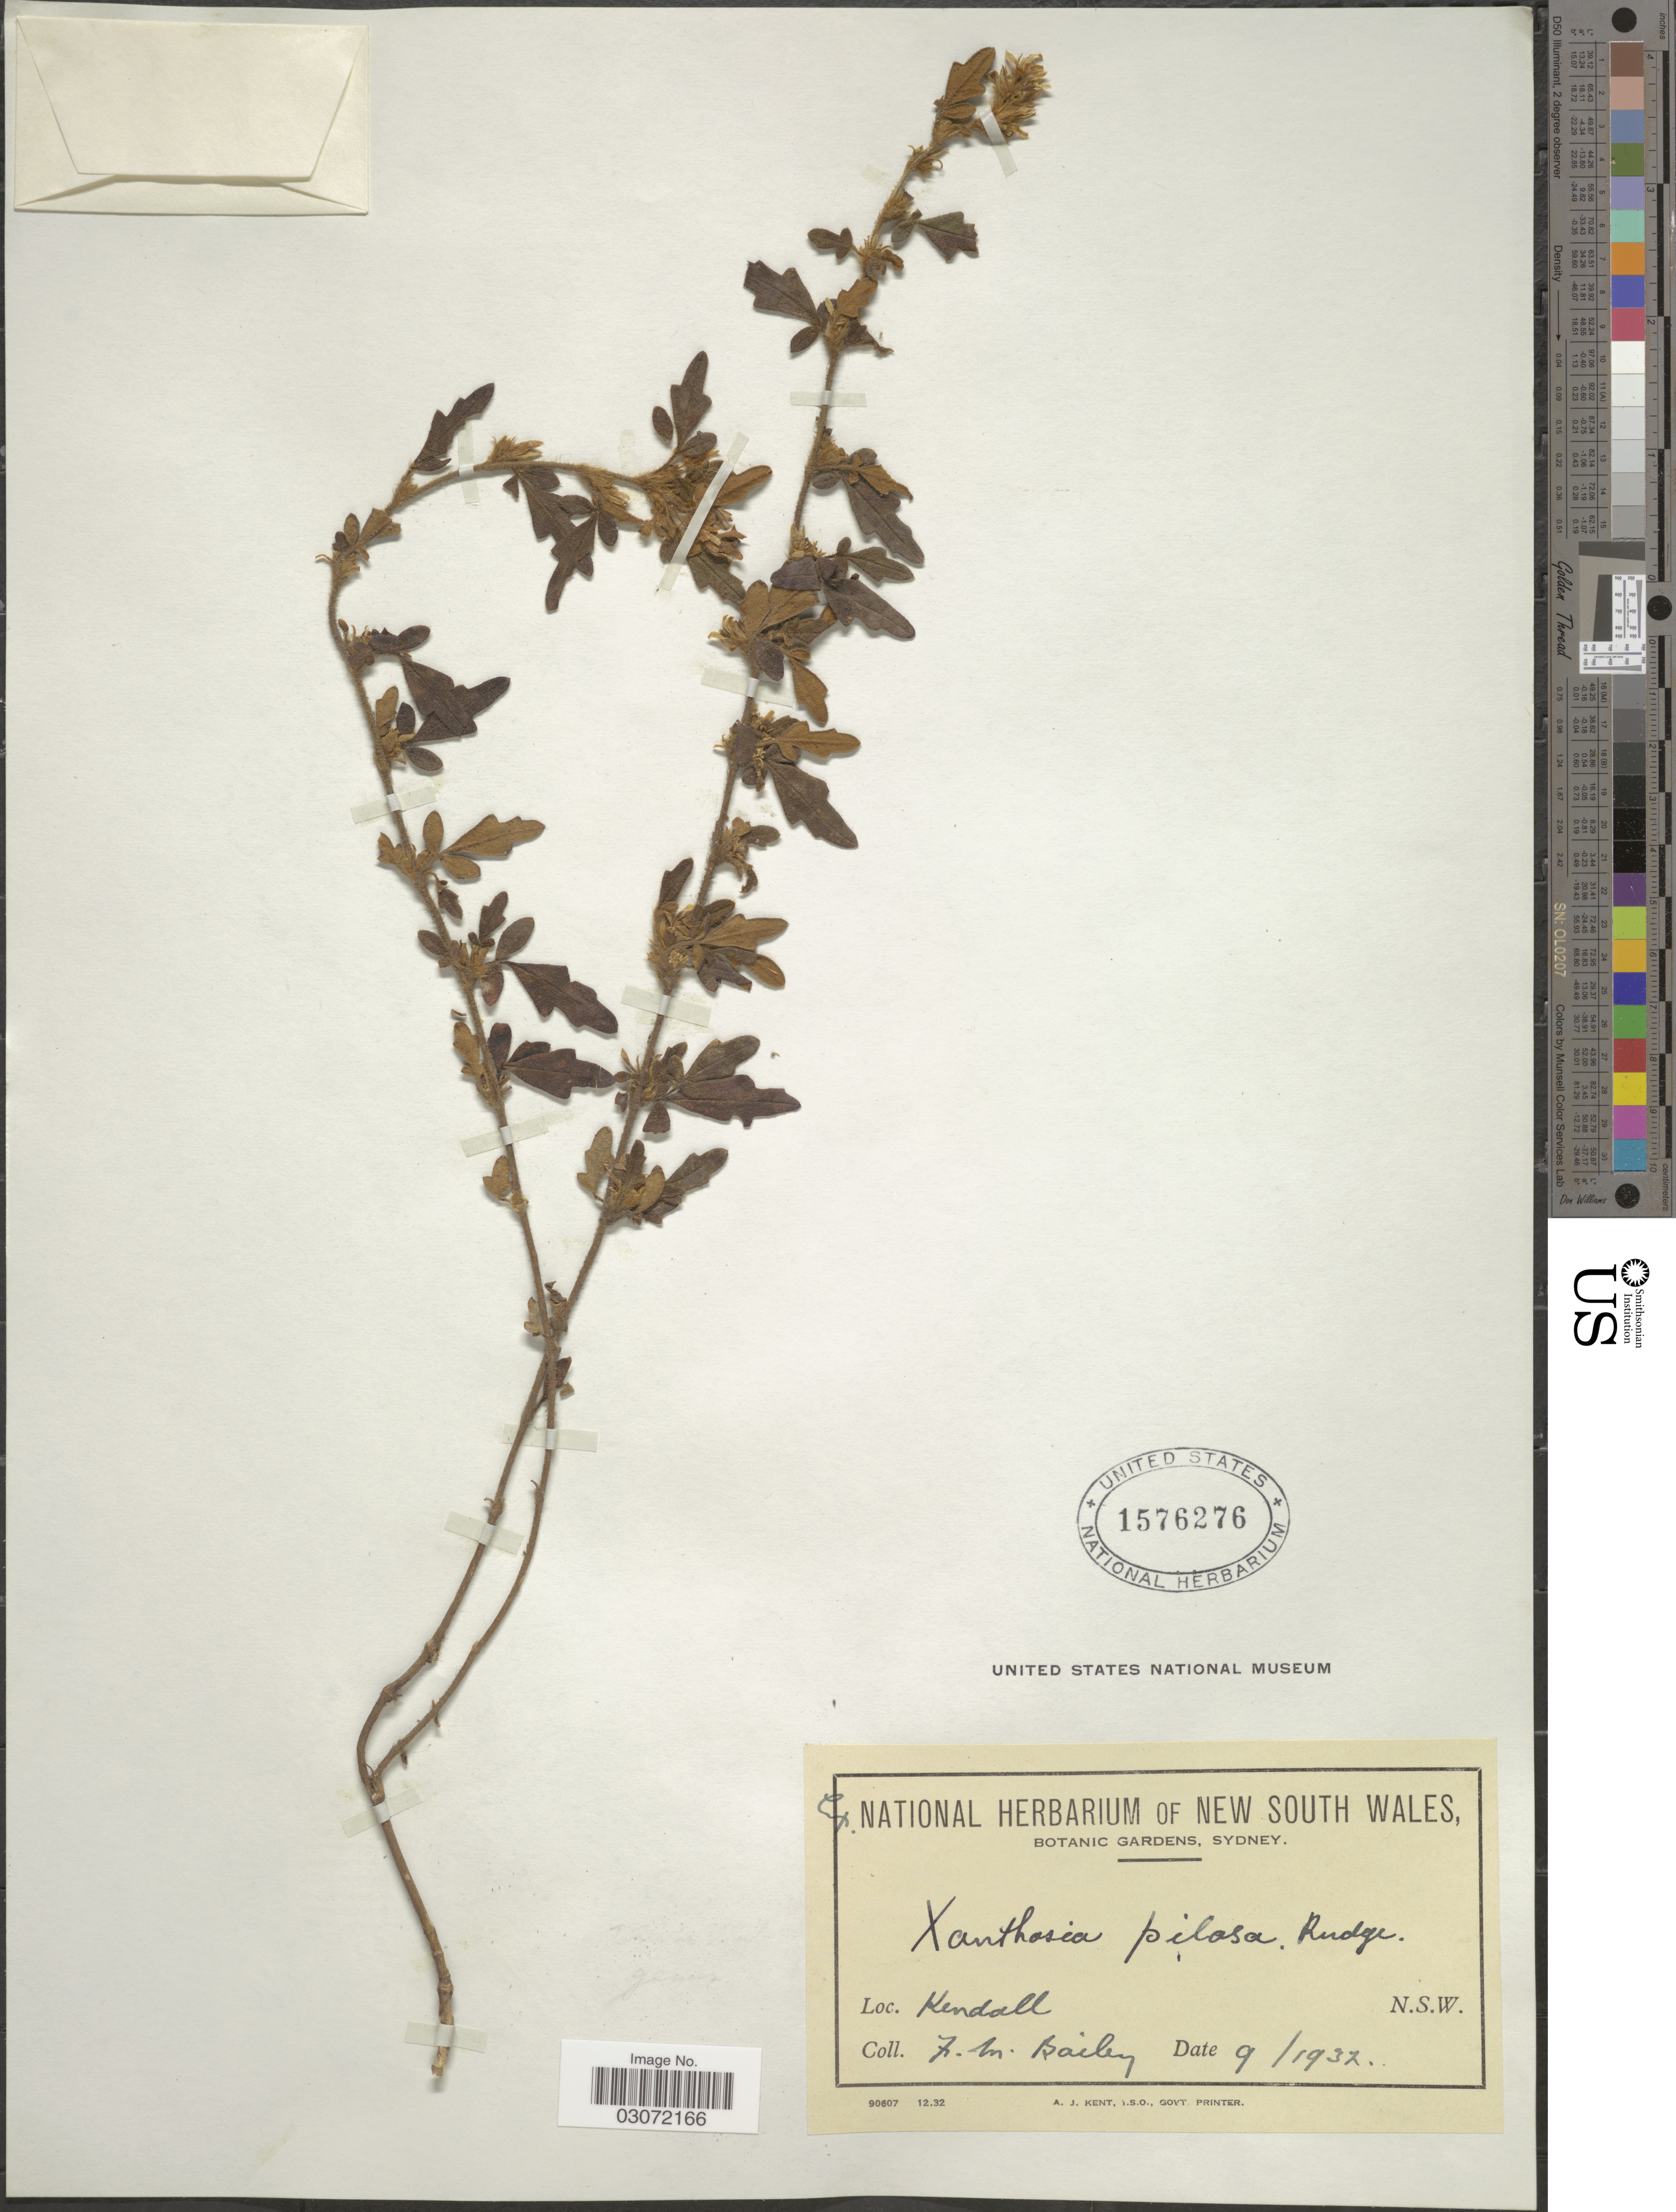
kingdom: Plantae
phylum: Tracheophyta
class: Magnoliopsida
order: Apiales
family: Apiaceae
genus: Xanthosia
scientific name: Xanthosia pilosa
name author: Rudge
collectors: F. M. Bailey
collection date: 1932-09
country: Australia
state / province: New South Wales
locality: Kendall.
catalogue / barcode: US 1576276